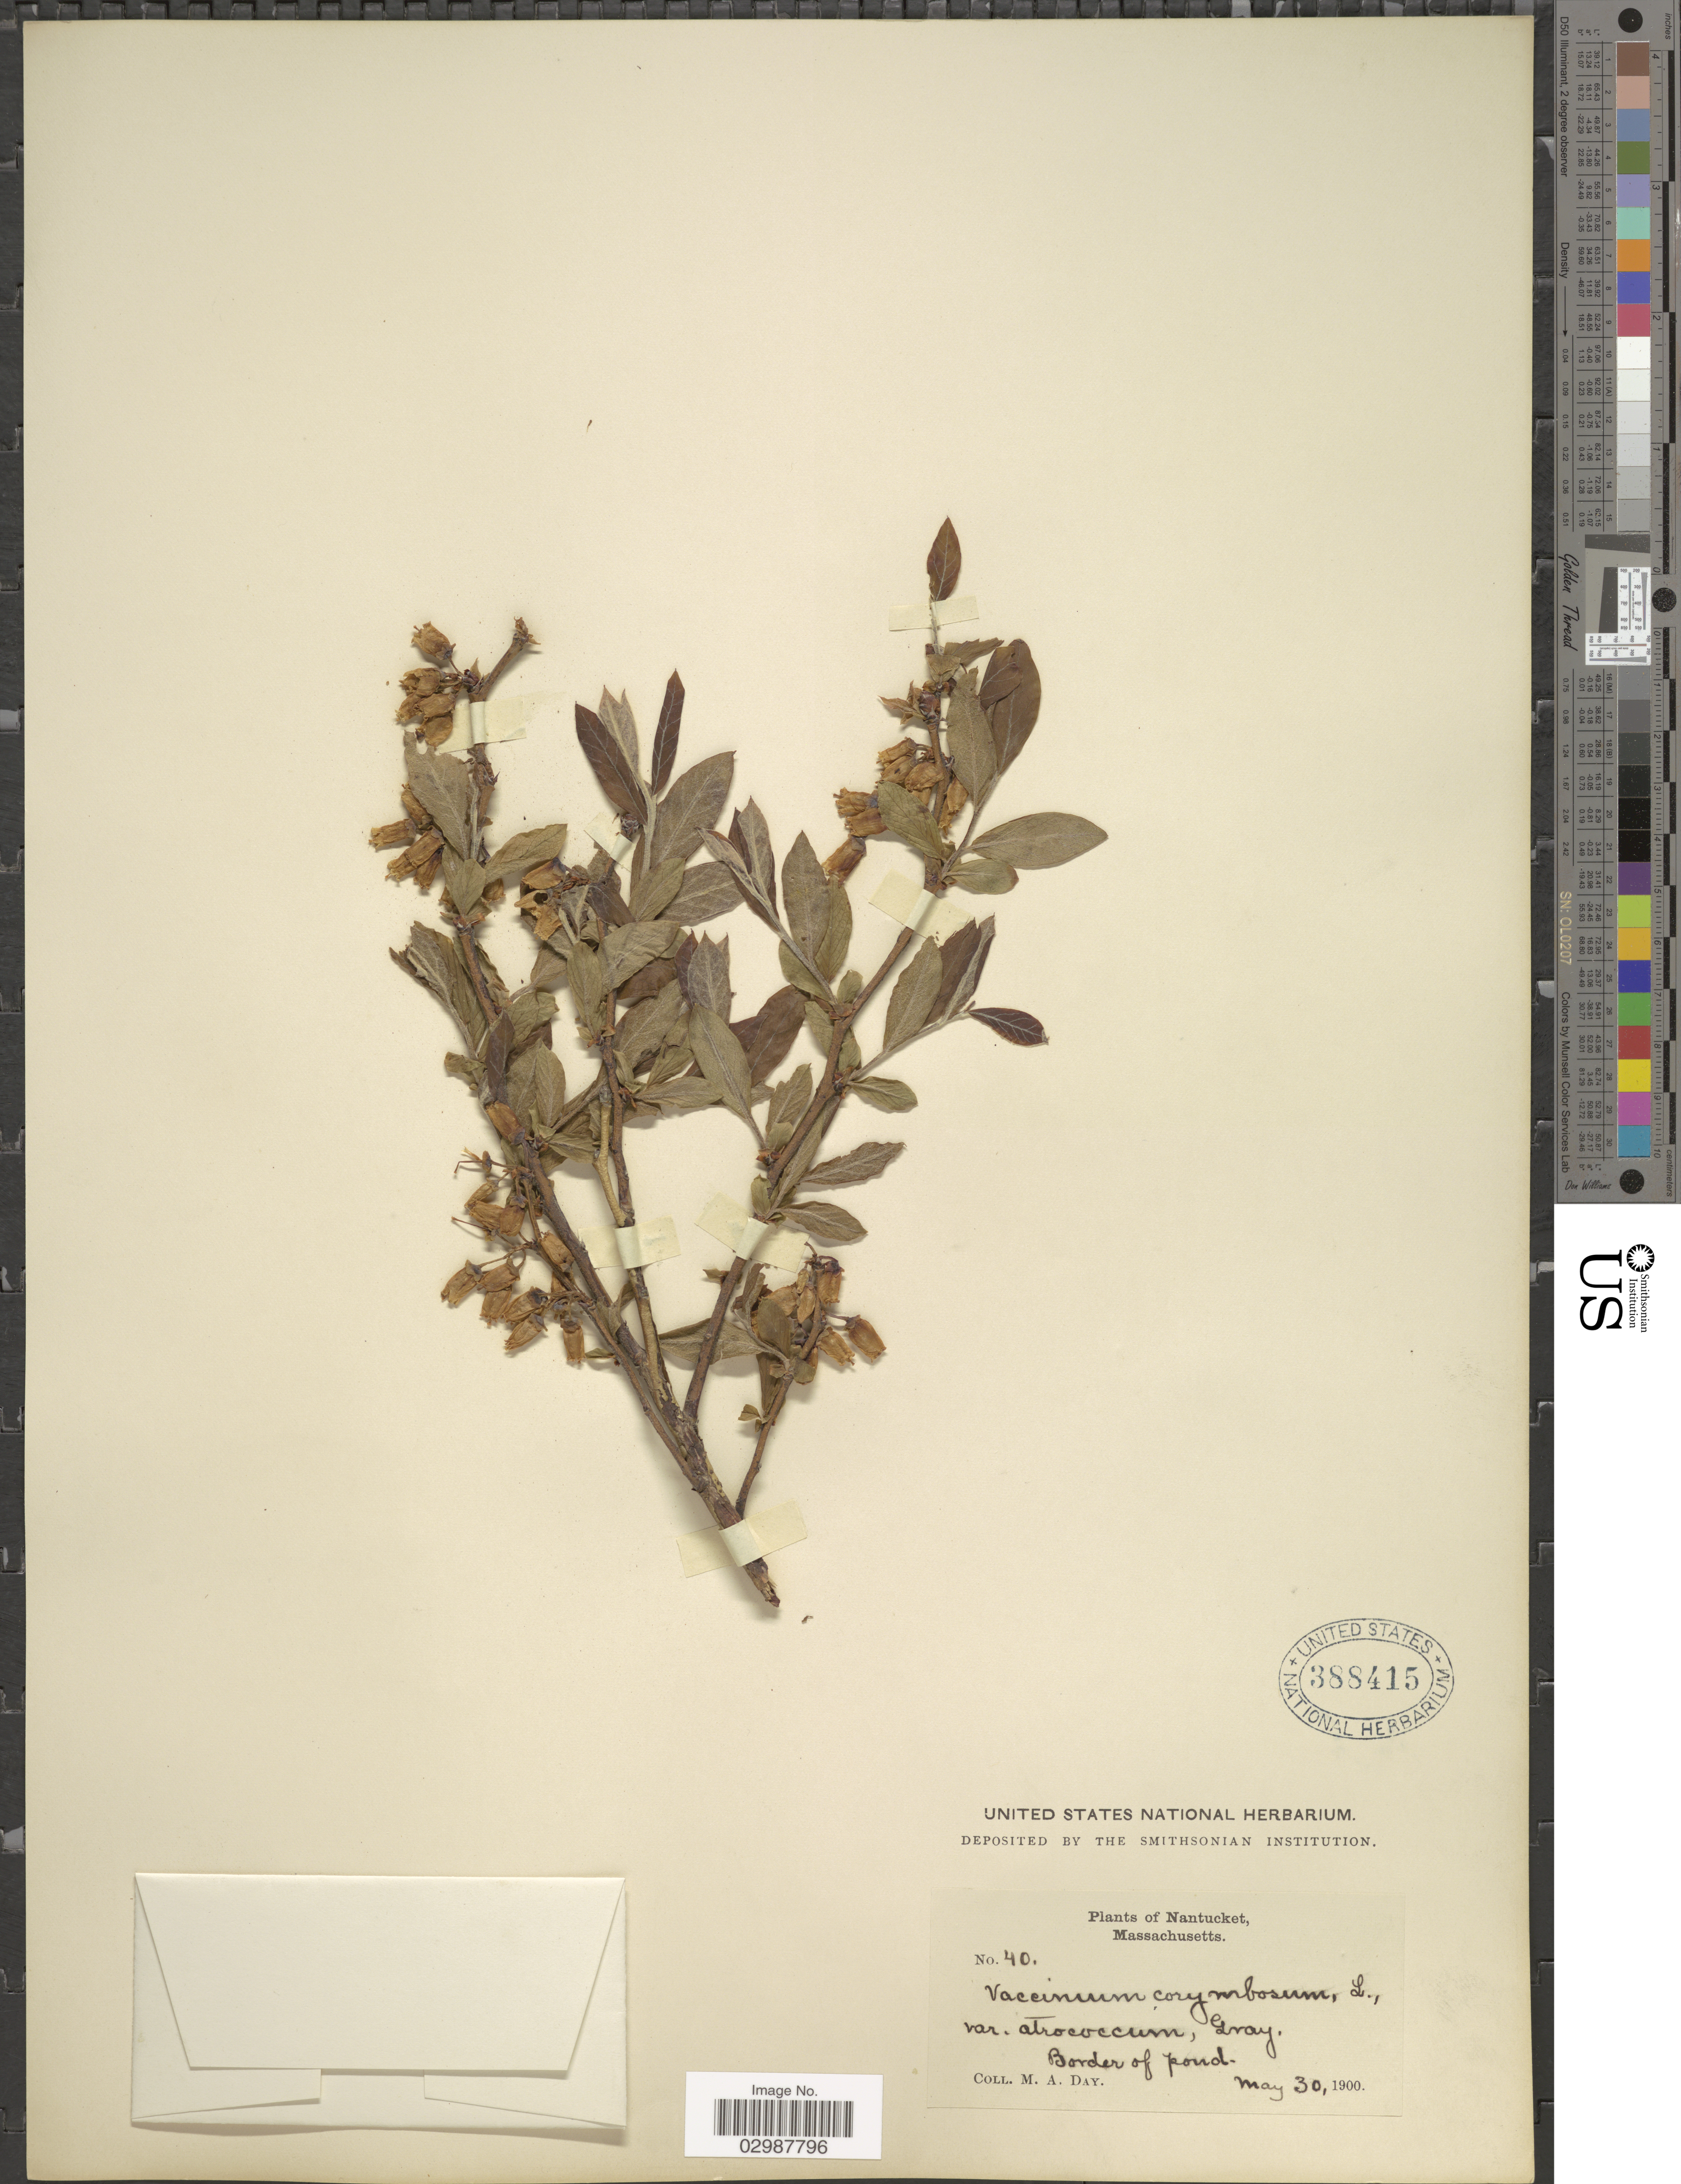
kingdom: Plantae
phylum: Tracheophyta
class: Magnoliopsida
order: Ericales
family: Ericaceae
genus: Vaccinium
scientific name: Vaccinium corymbosum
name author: L.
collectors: M. Day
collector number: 40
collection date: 1900-05-30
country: United States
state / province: Massachusetts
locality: Nantucket. Border of pond.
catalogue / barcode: US 388415